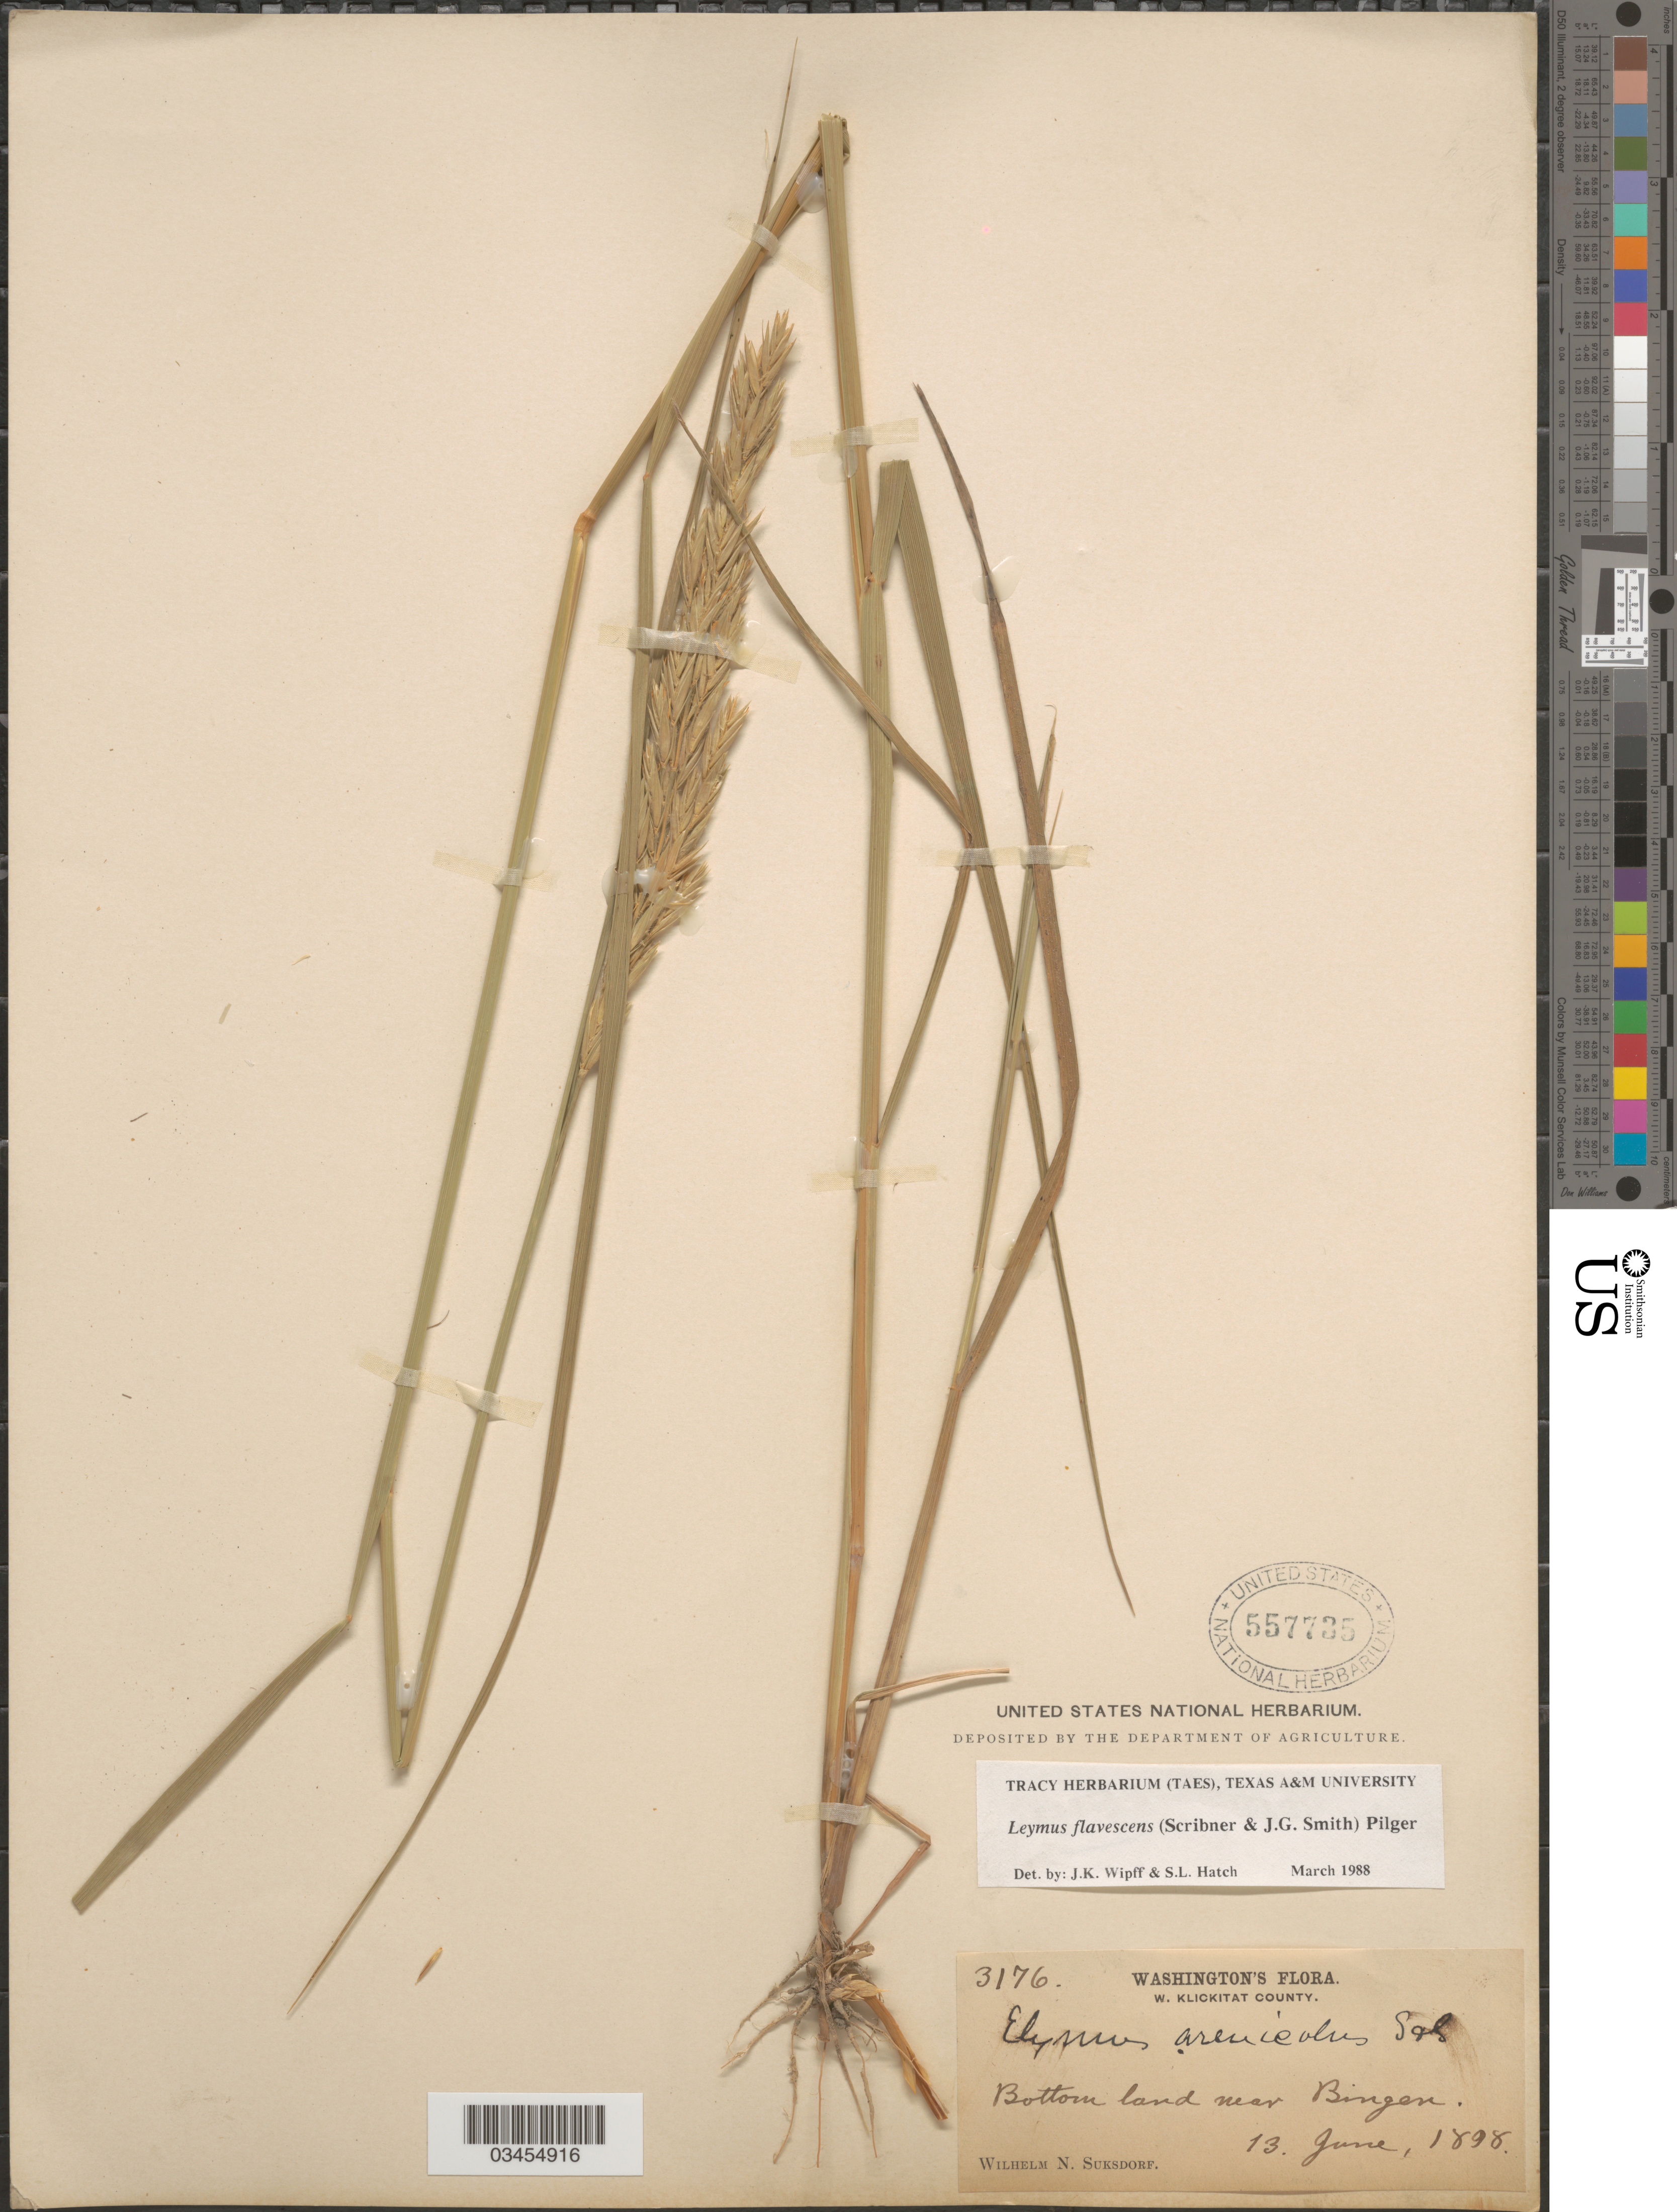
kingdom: Plantae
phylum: Tracheophyta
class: Liliopsida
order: Poales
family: Poaceae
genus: Leymus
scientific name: Leymus flavescens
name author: (Scribn. & J.G. Sm.) Pilg.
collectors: W. N. Suksdorf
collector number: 3176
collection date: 1898-06-13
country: United States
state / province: Washington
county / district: Klickitat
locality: W. Klickitat County. Bottom land near Bingen.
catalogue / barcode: US 557735